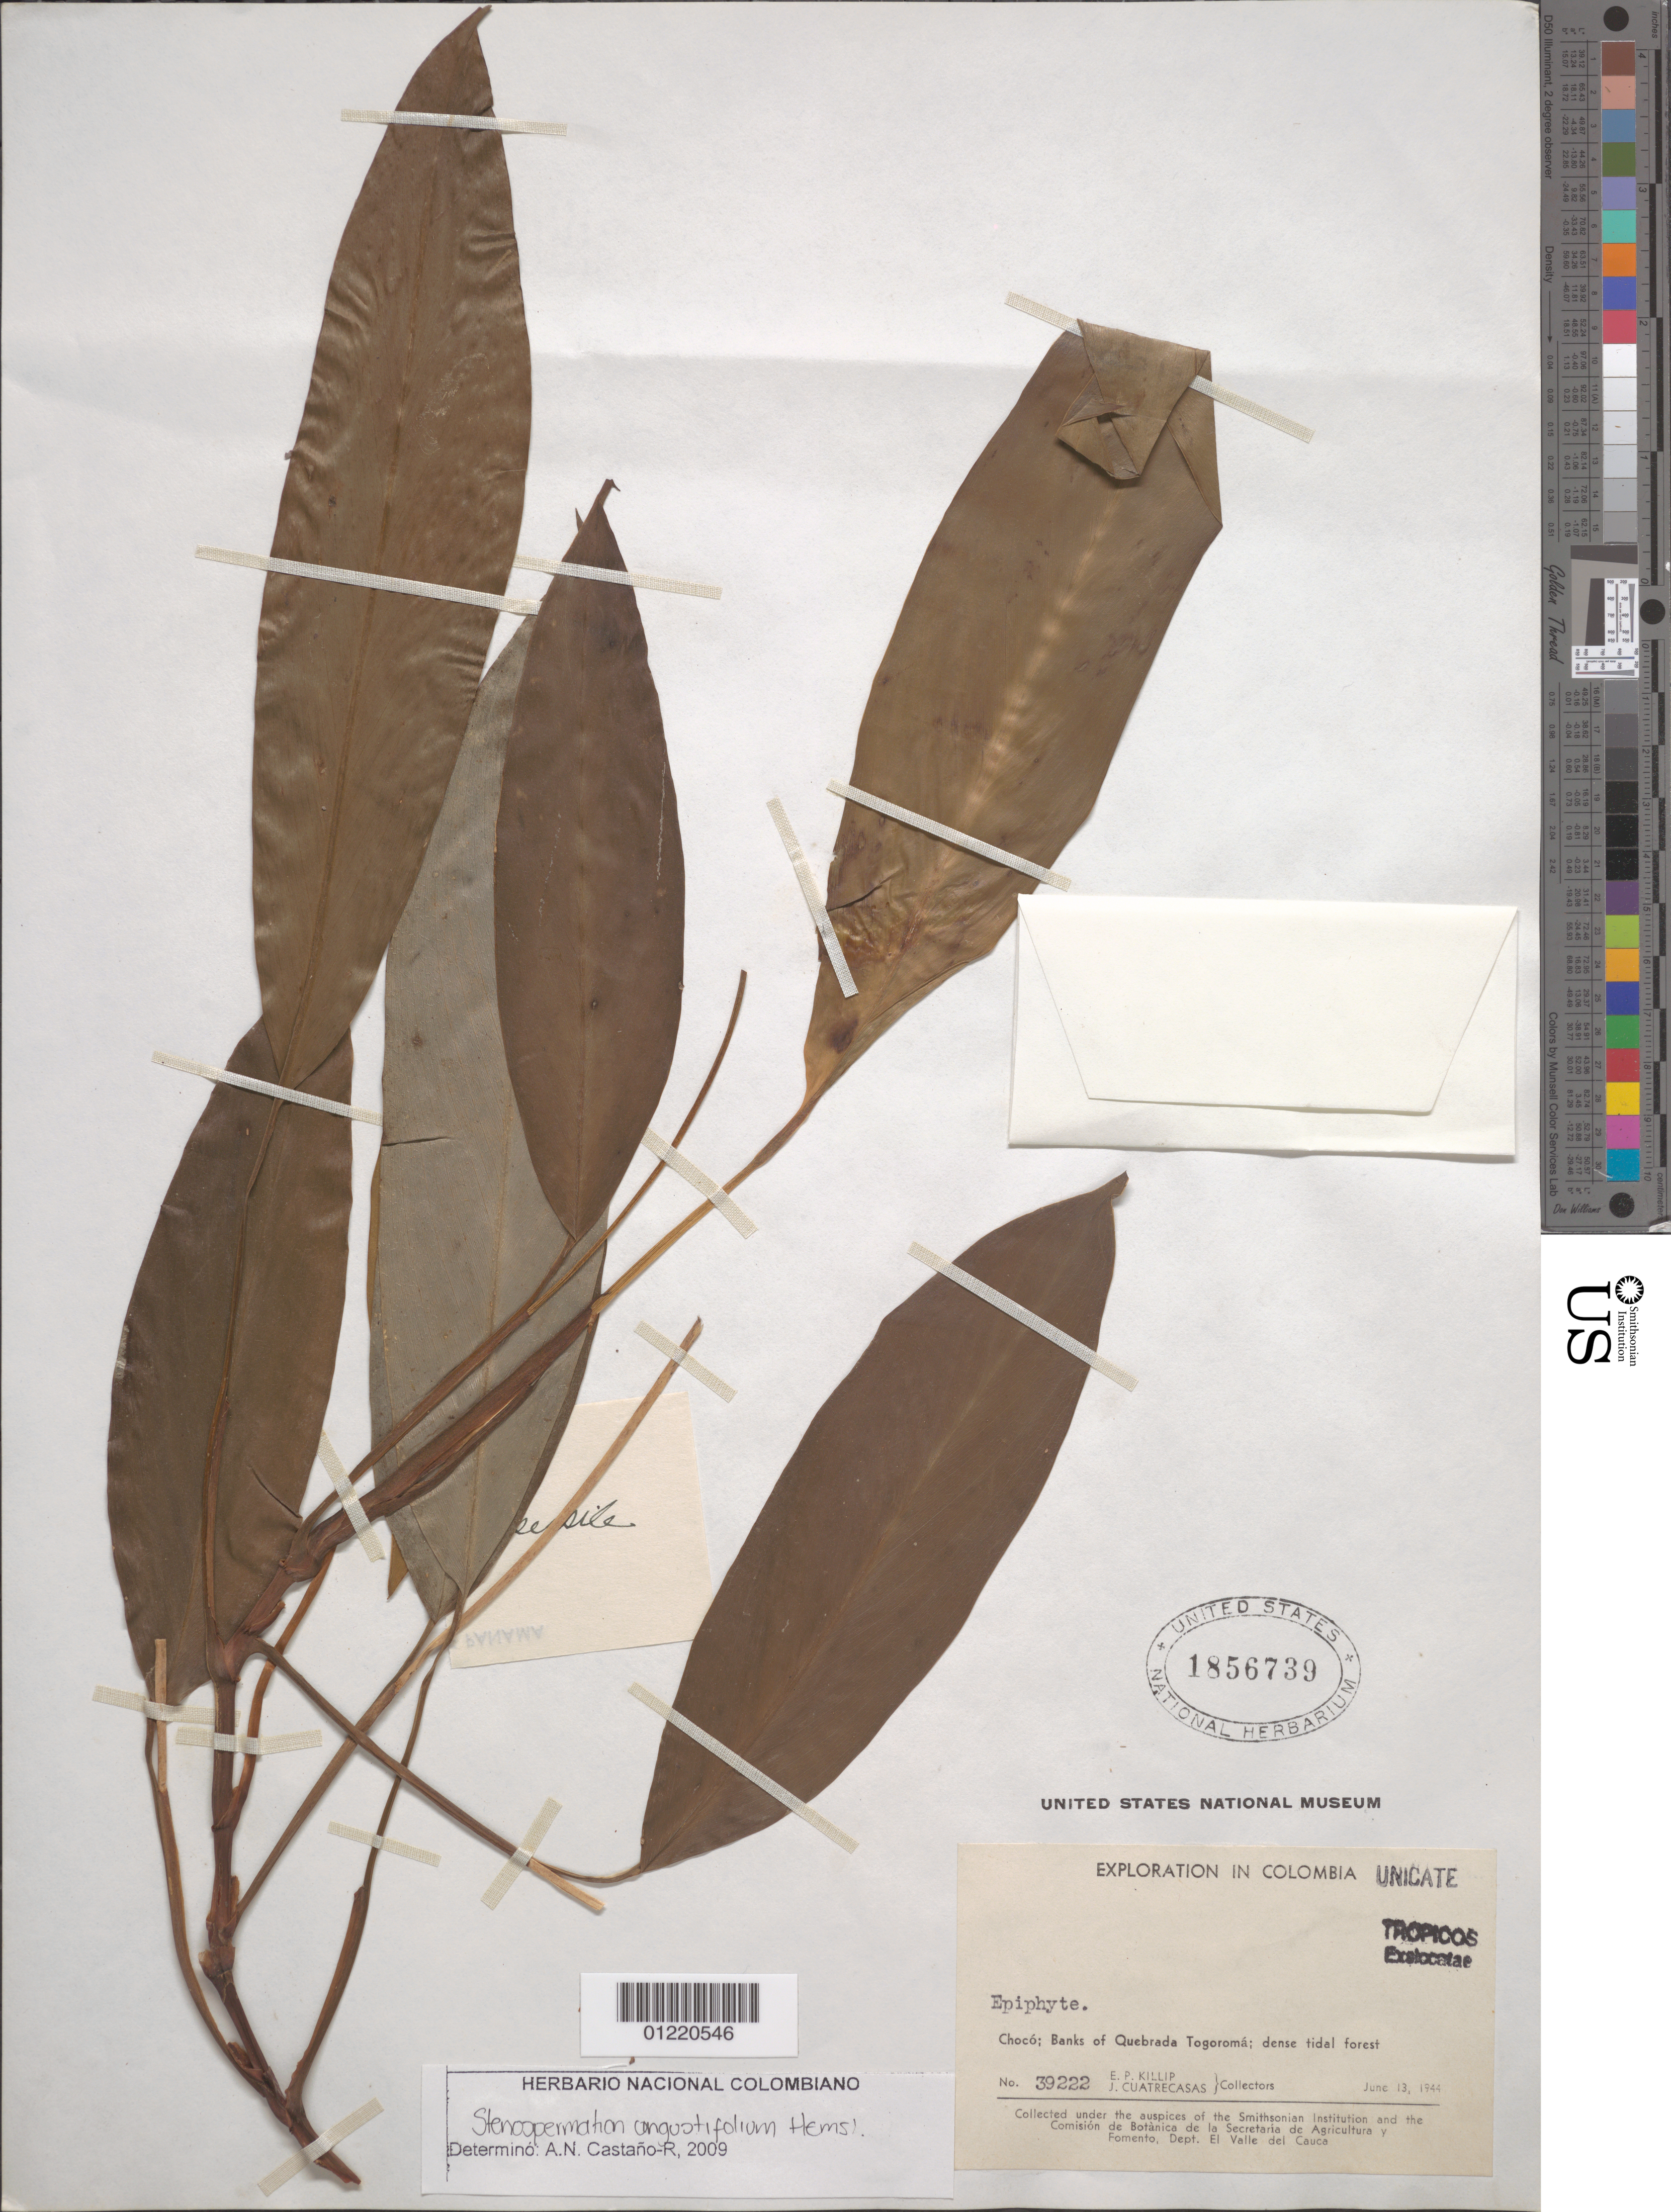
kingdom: Plantae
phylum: Tracheophyta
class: Liliopsida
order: Alismatales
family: Araceae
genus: Stenospermation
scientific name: Stenospermation angustifolium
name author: Hemsl.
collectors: E. P. Killip & J. Cuatrecasas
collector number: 39222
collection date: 1944-06-13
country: Colombia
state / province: Chocó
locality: Banks of Quebrada Togoromá.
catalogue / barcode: US 1856739